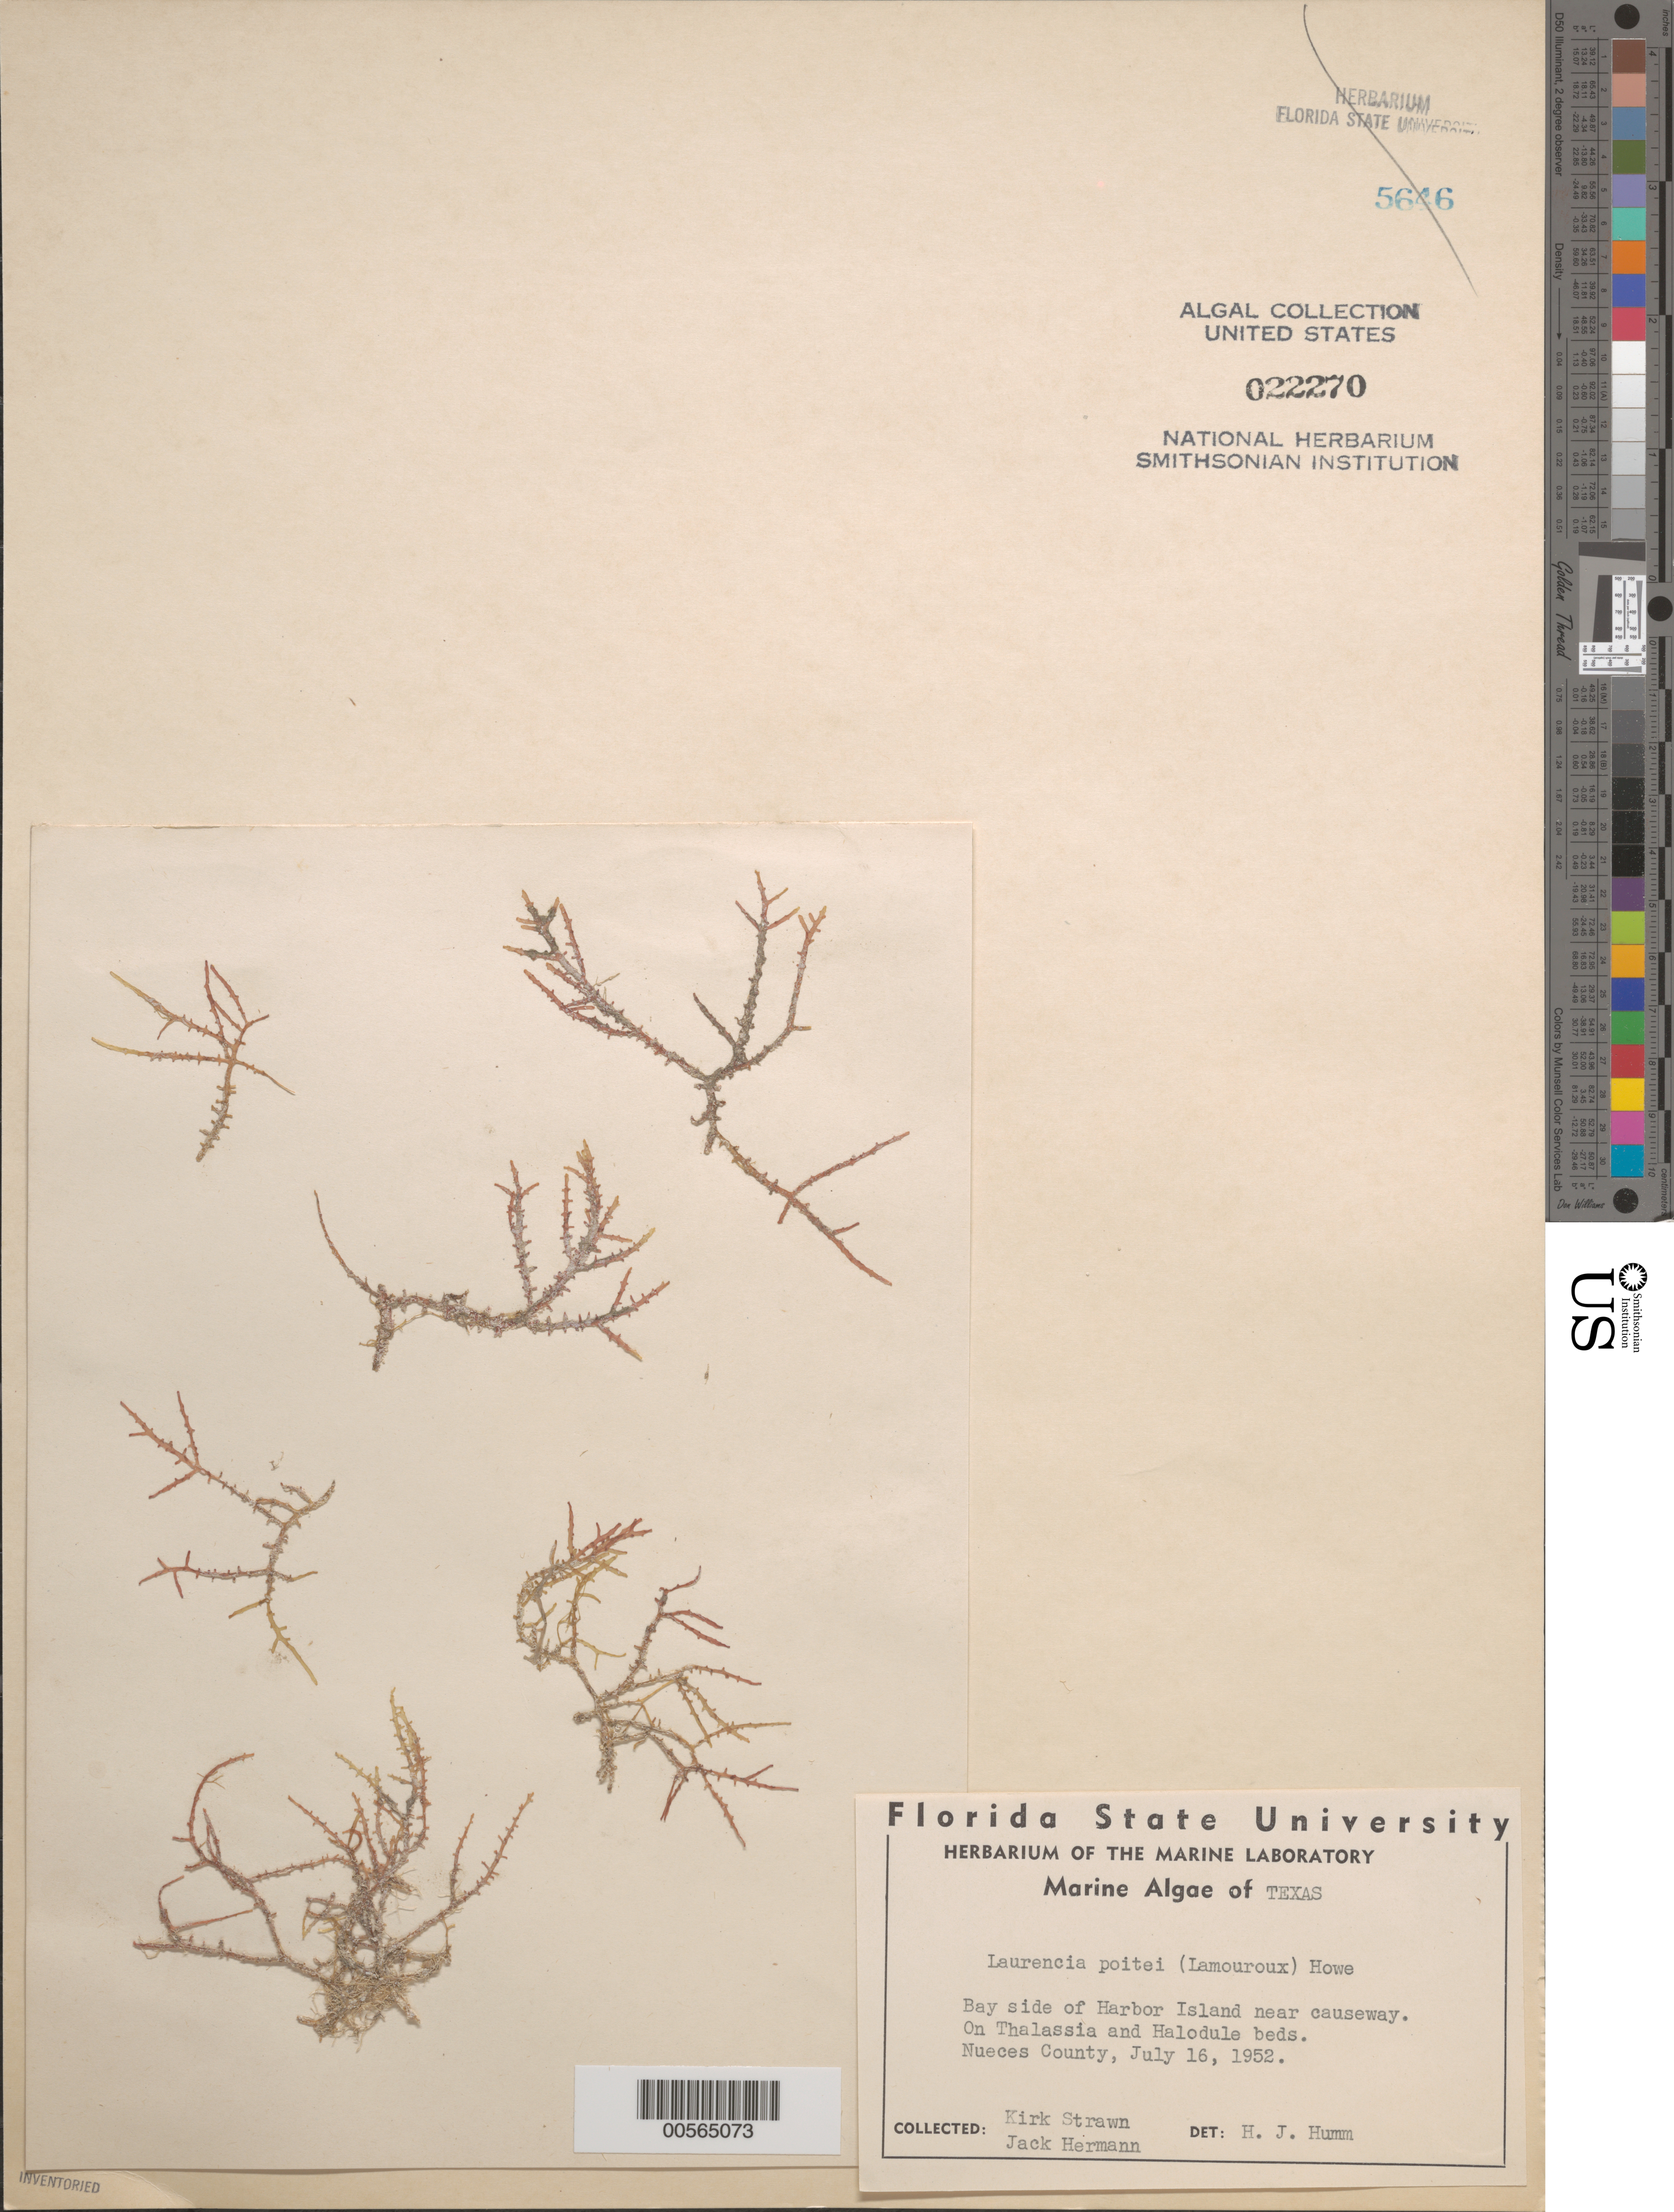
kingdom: Plantae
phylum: Rhodophyta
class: Florideophyceae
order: Ceramiales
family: Rhodomelaceae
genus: Yuzurua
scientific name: Yuzurua poiteaui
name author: (J.V.Lamouroux) Martin-Lescanne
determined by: Brooks, B. L., (BOT), Smithsonian Institution - National Museum of Natural History (UNITED STATES)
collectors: K. Strawn & J. Hermann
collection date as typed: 16 Jul 1952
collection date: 1952-07-16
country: United States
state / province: Texas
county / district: Nueces County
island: Harbor Island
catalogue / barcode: US 22270